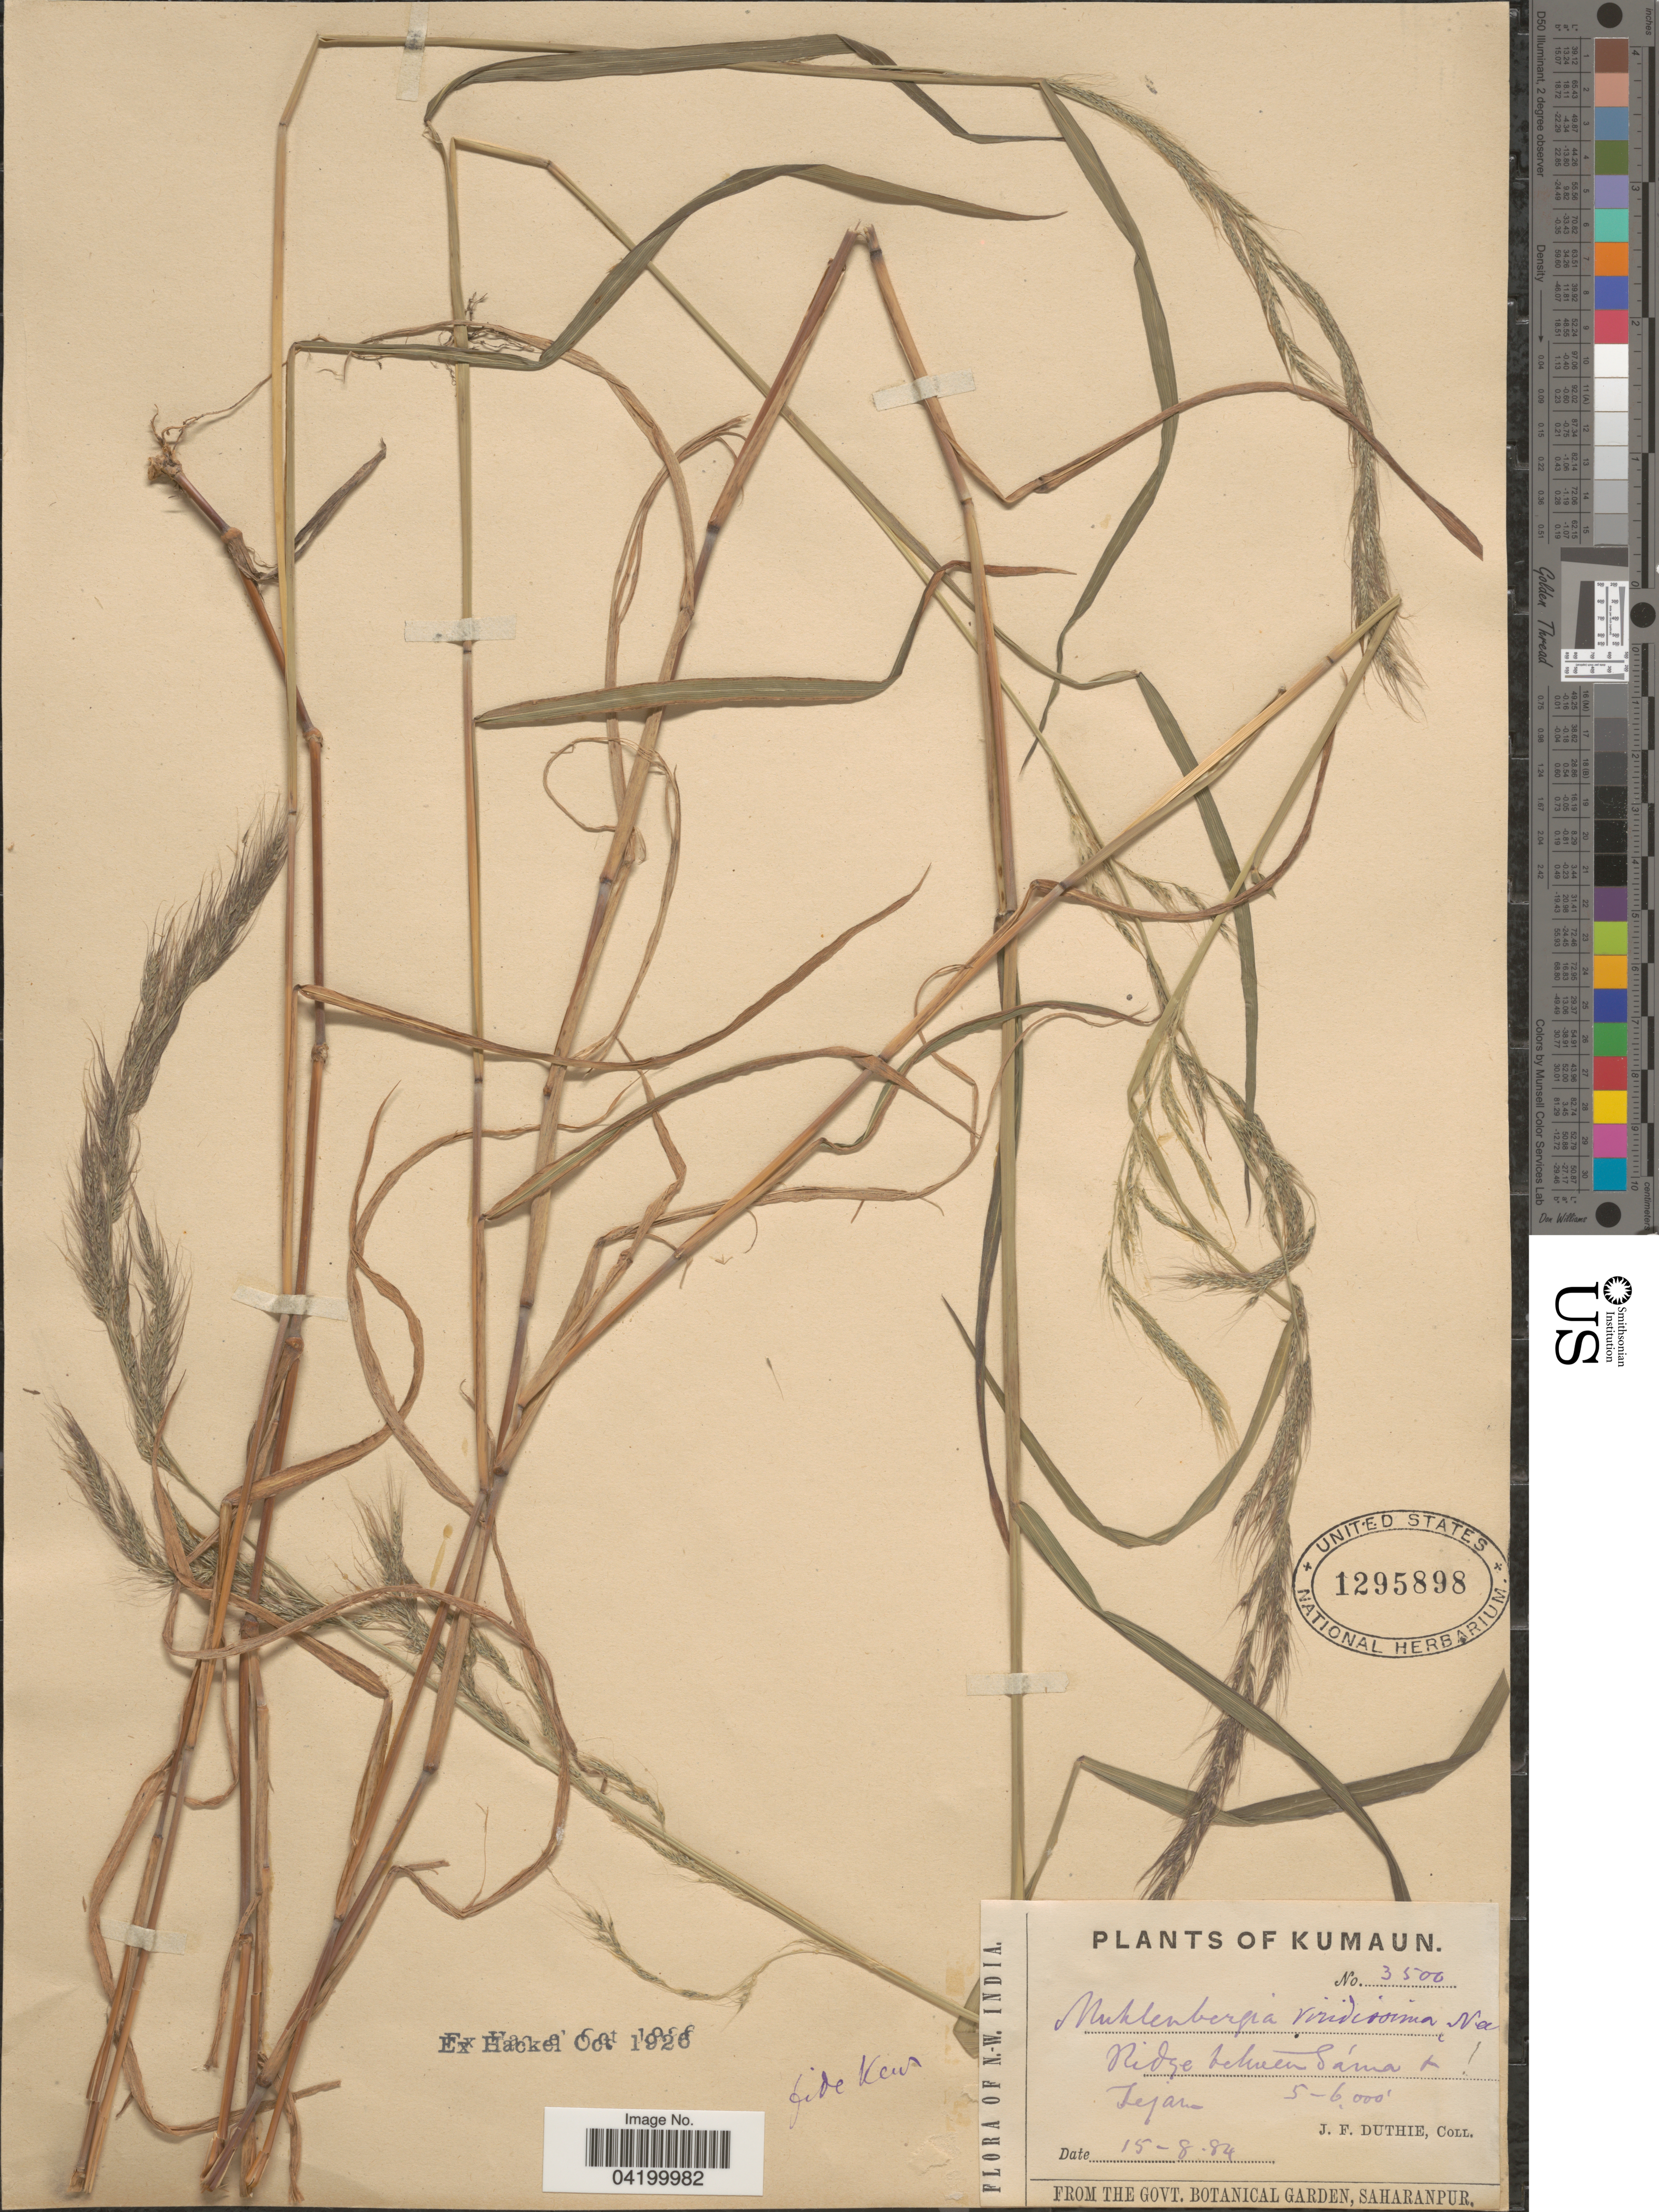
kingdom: Plantae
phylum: Tracheophyta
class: Liliopsida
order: Poales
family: Poaceae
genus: Muhlenbergia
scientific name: Muhlenbergia huegelii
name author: Trin.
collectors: J. F. Duthie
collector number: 3500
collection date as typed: Transcribed d/m/y: 15/8/84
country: India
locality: N.-W. India. Kumaun. Ridge between Sama et Tejan [interpreted].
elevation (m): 1524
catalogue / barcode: US 1295898